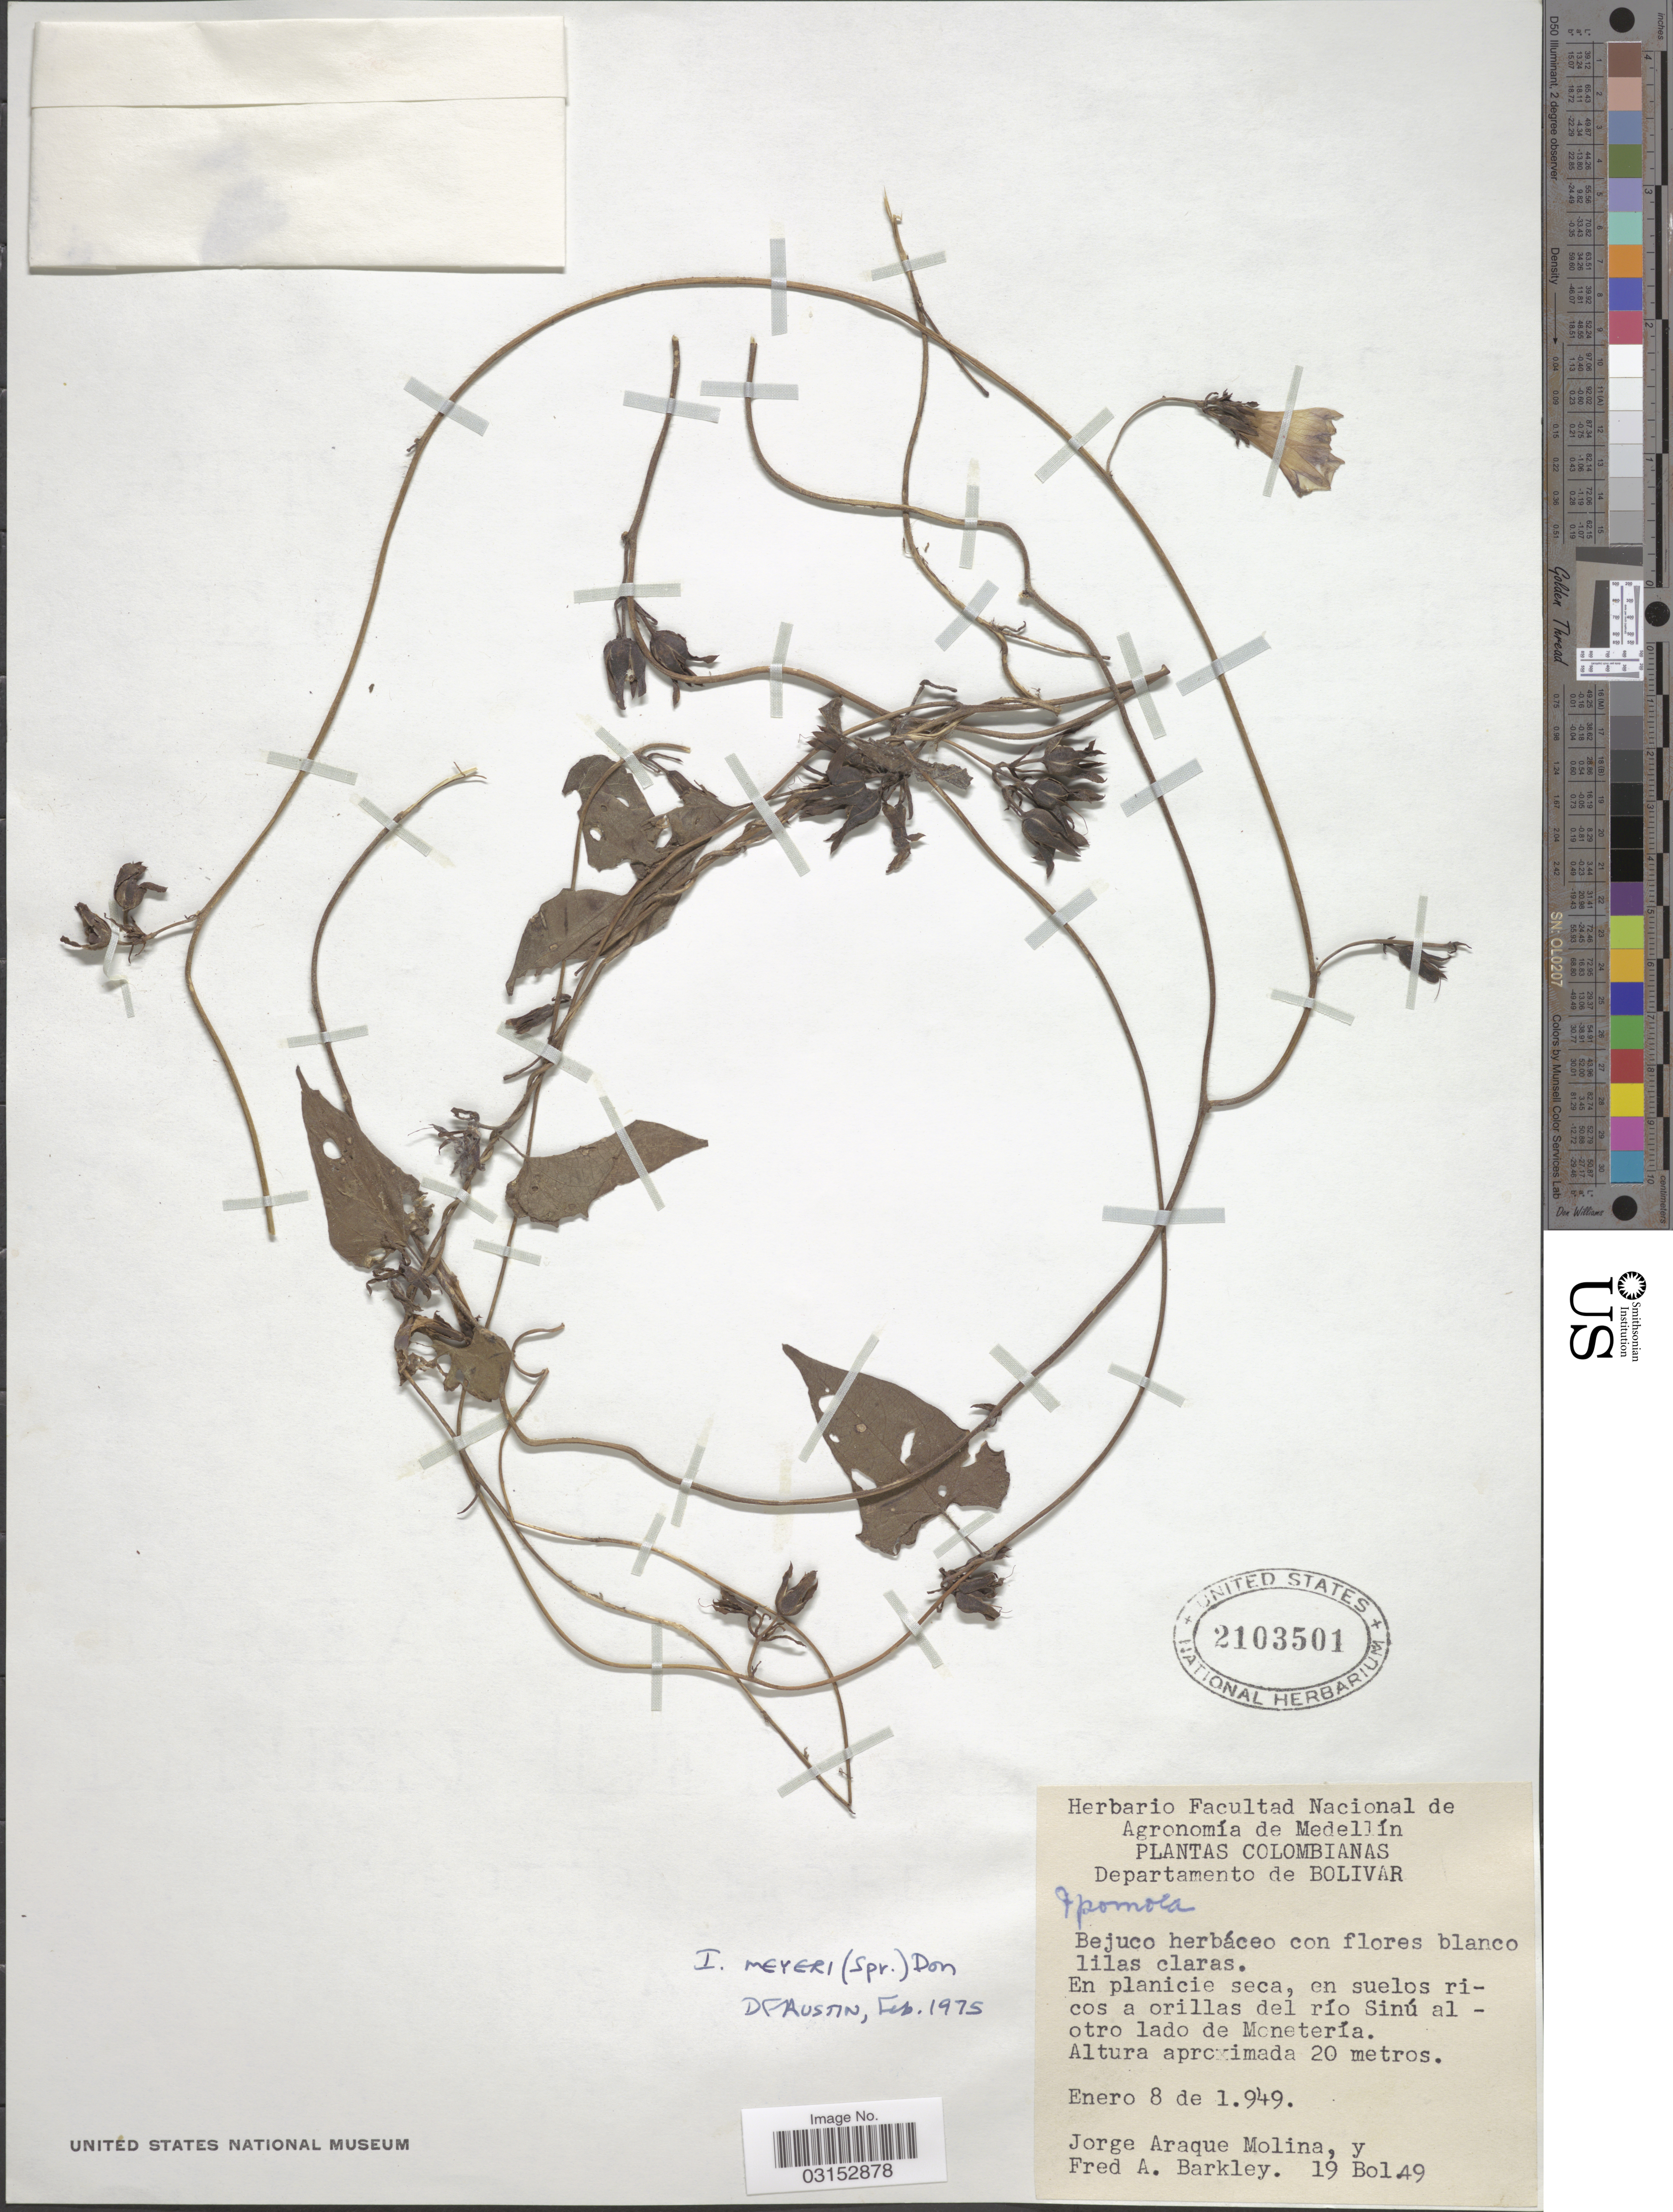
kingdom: Plantae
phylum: Tracheophyta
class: Magnoliopsida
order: Solanales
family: Convolvulaceae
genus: Ipomoea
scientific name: Ipomoea meyeri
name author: (Spreng.) G. Don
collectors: J. Araque Molina & F. A. Barkley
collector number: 19 Bol49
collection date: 1949-01-08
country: Colombia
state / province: Bolívar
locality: Departamento de Bolivar. En suelos ricos a orillas del río Sinú alotro lado de Monetería.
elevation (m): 20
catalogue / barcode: US 2103501